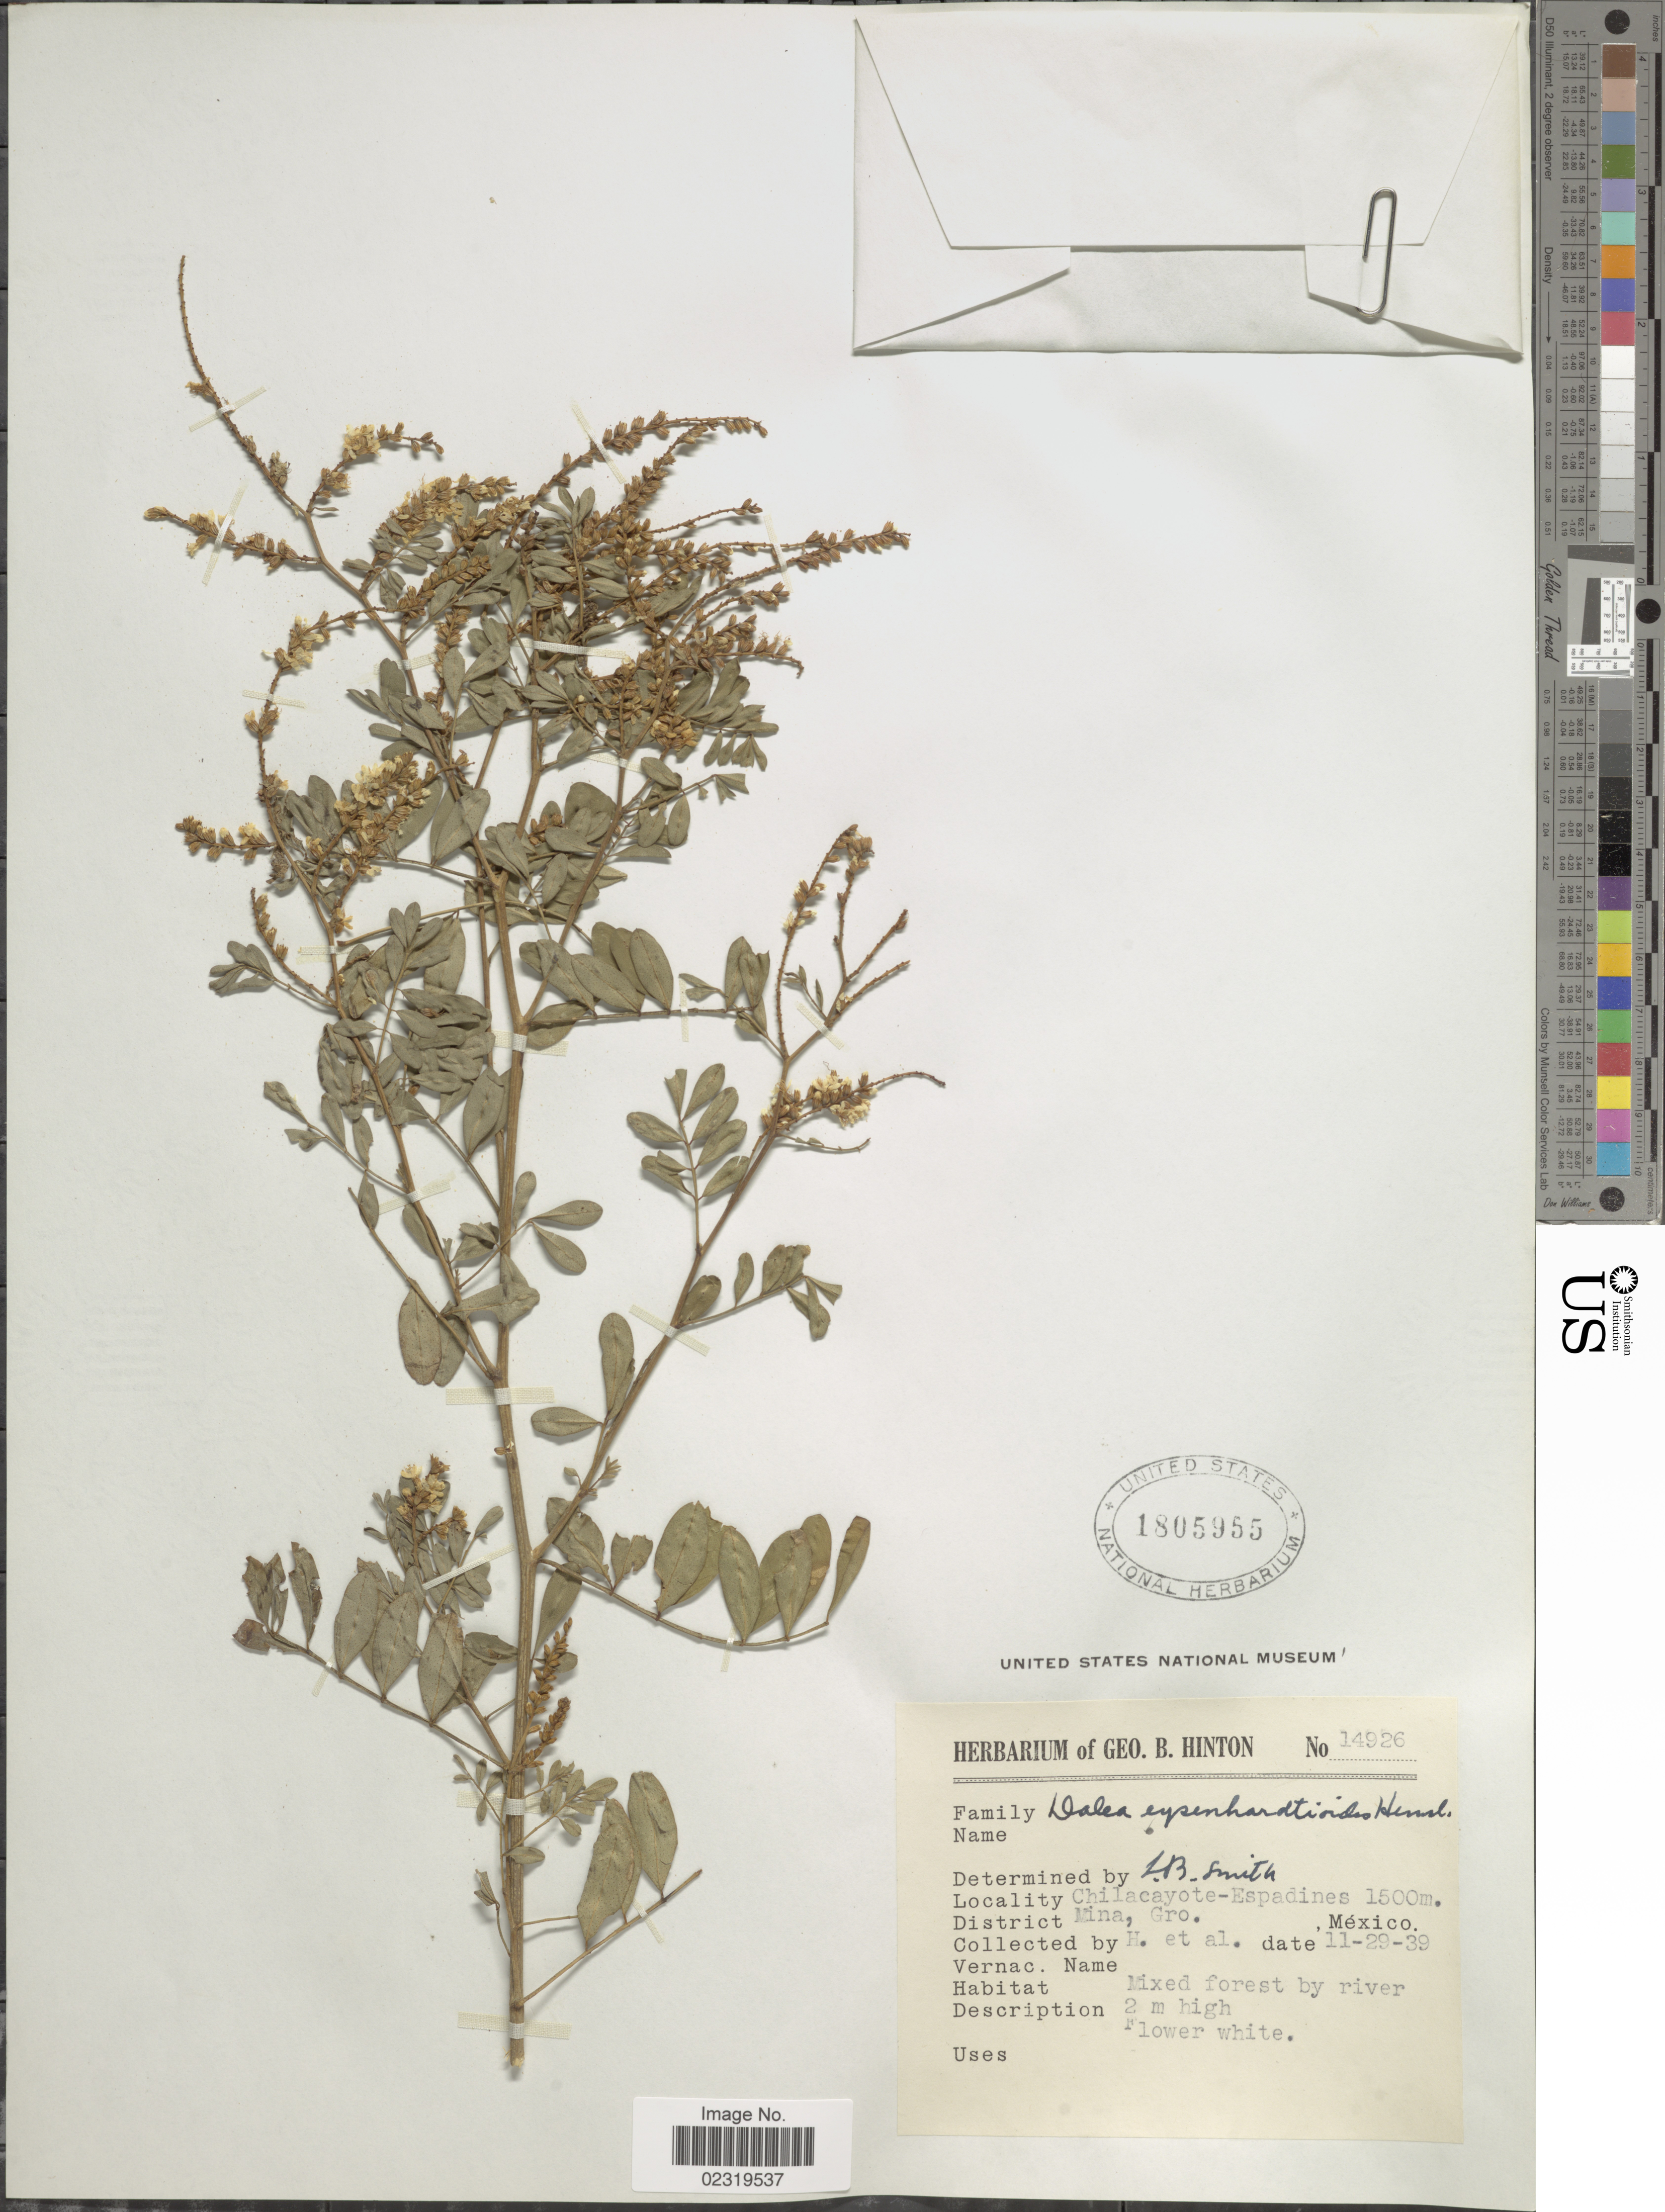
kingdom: Plantae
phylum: Tracheophyta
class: Magnoliopsida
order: Fabales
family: Fabaceae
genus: Dalea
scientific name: Dalea leucostachya var. eysenhardtioides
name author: (Hemsl.) Barneby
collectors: G. B. Hinton & et al.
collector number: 14926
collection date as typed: Transcribed d/m/y: 29/11/39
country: Mexico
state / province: Guerrero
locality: Chilacayote-Espadines, District Mina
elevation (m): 1500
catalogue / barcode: US 1805955